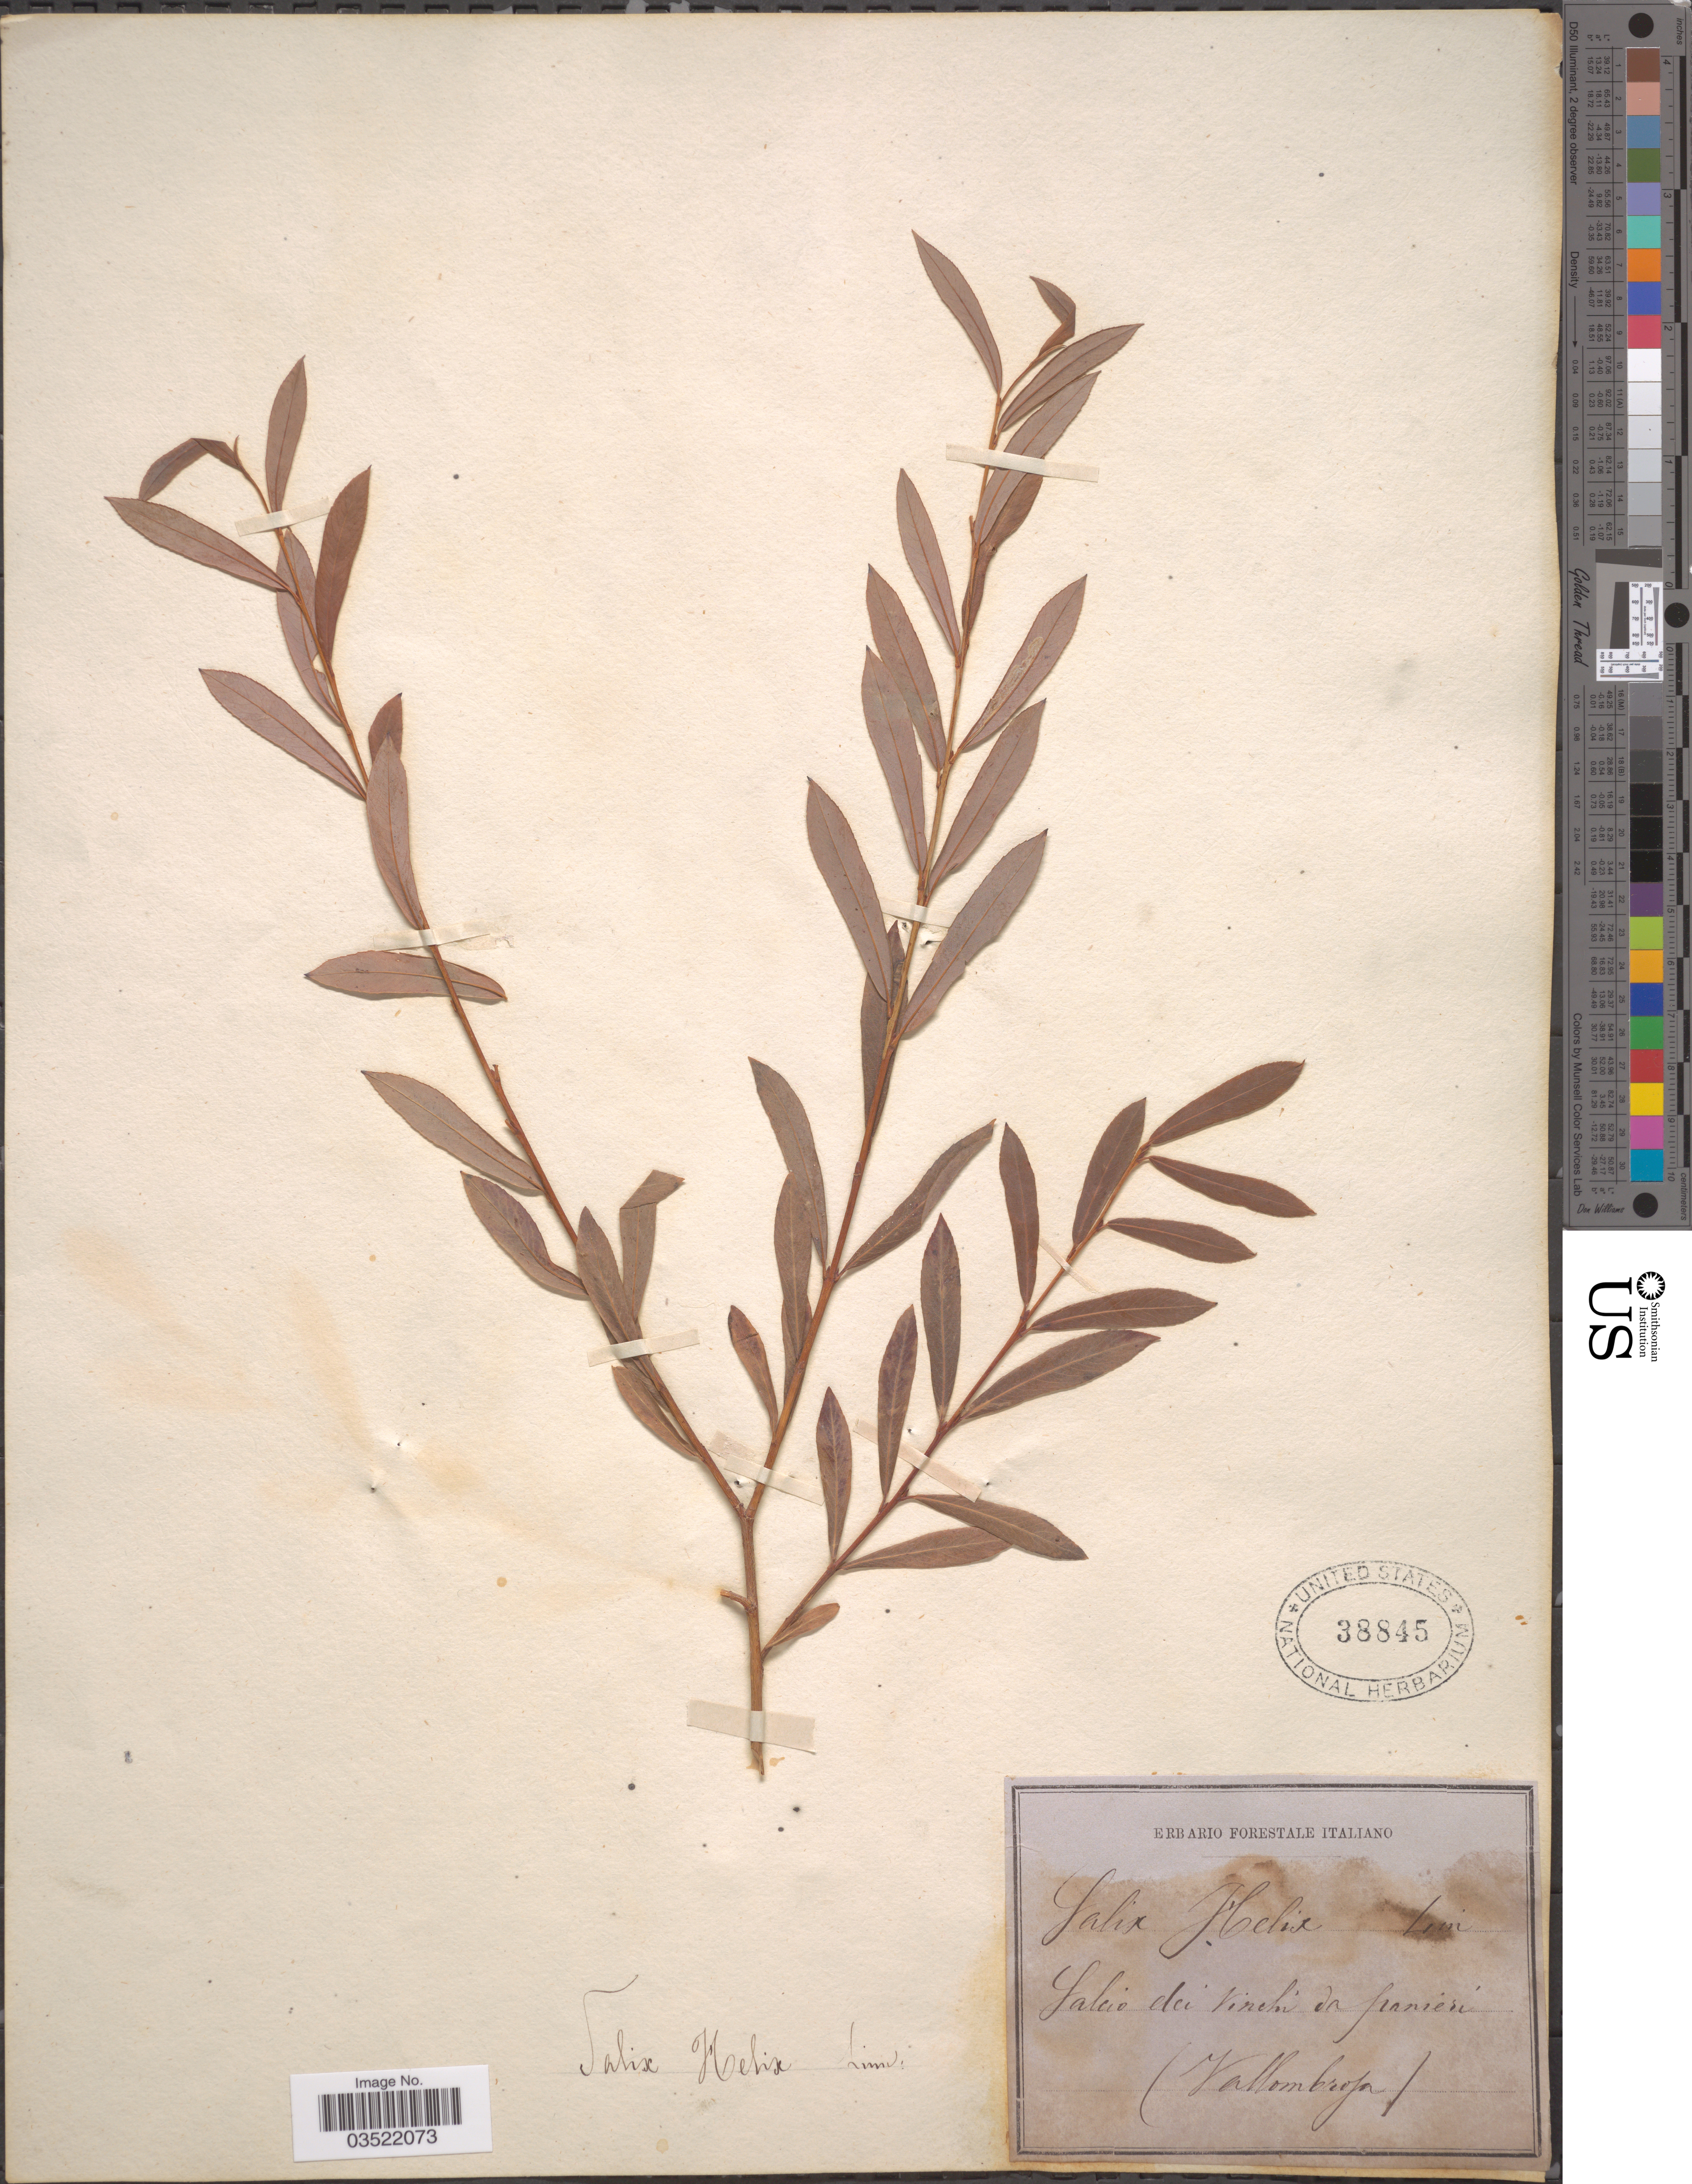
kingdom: Plantae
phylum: Tracheophyta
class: Magnoliopsida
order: Malpighiales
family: Salicaceae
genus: Salix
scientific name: Salix helix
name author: L.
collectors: Ex herb. Forestale Italiano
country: Italy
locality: Salcio dei Vinchi da panieri [interpreted] (Vallombrosa).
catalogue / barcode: US 38845